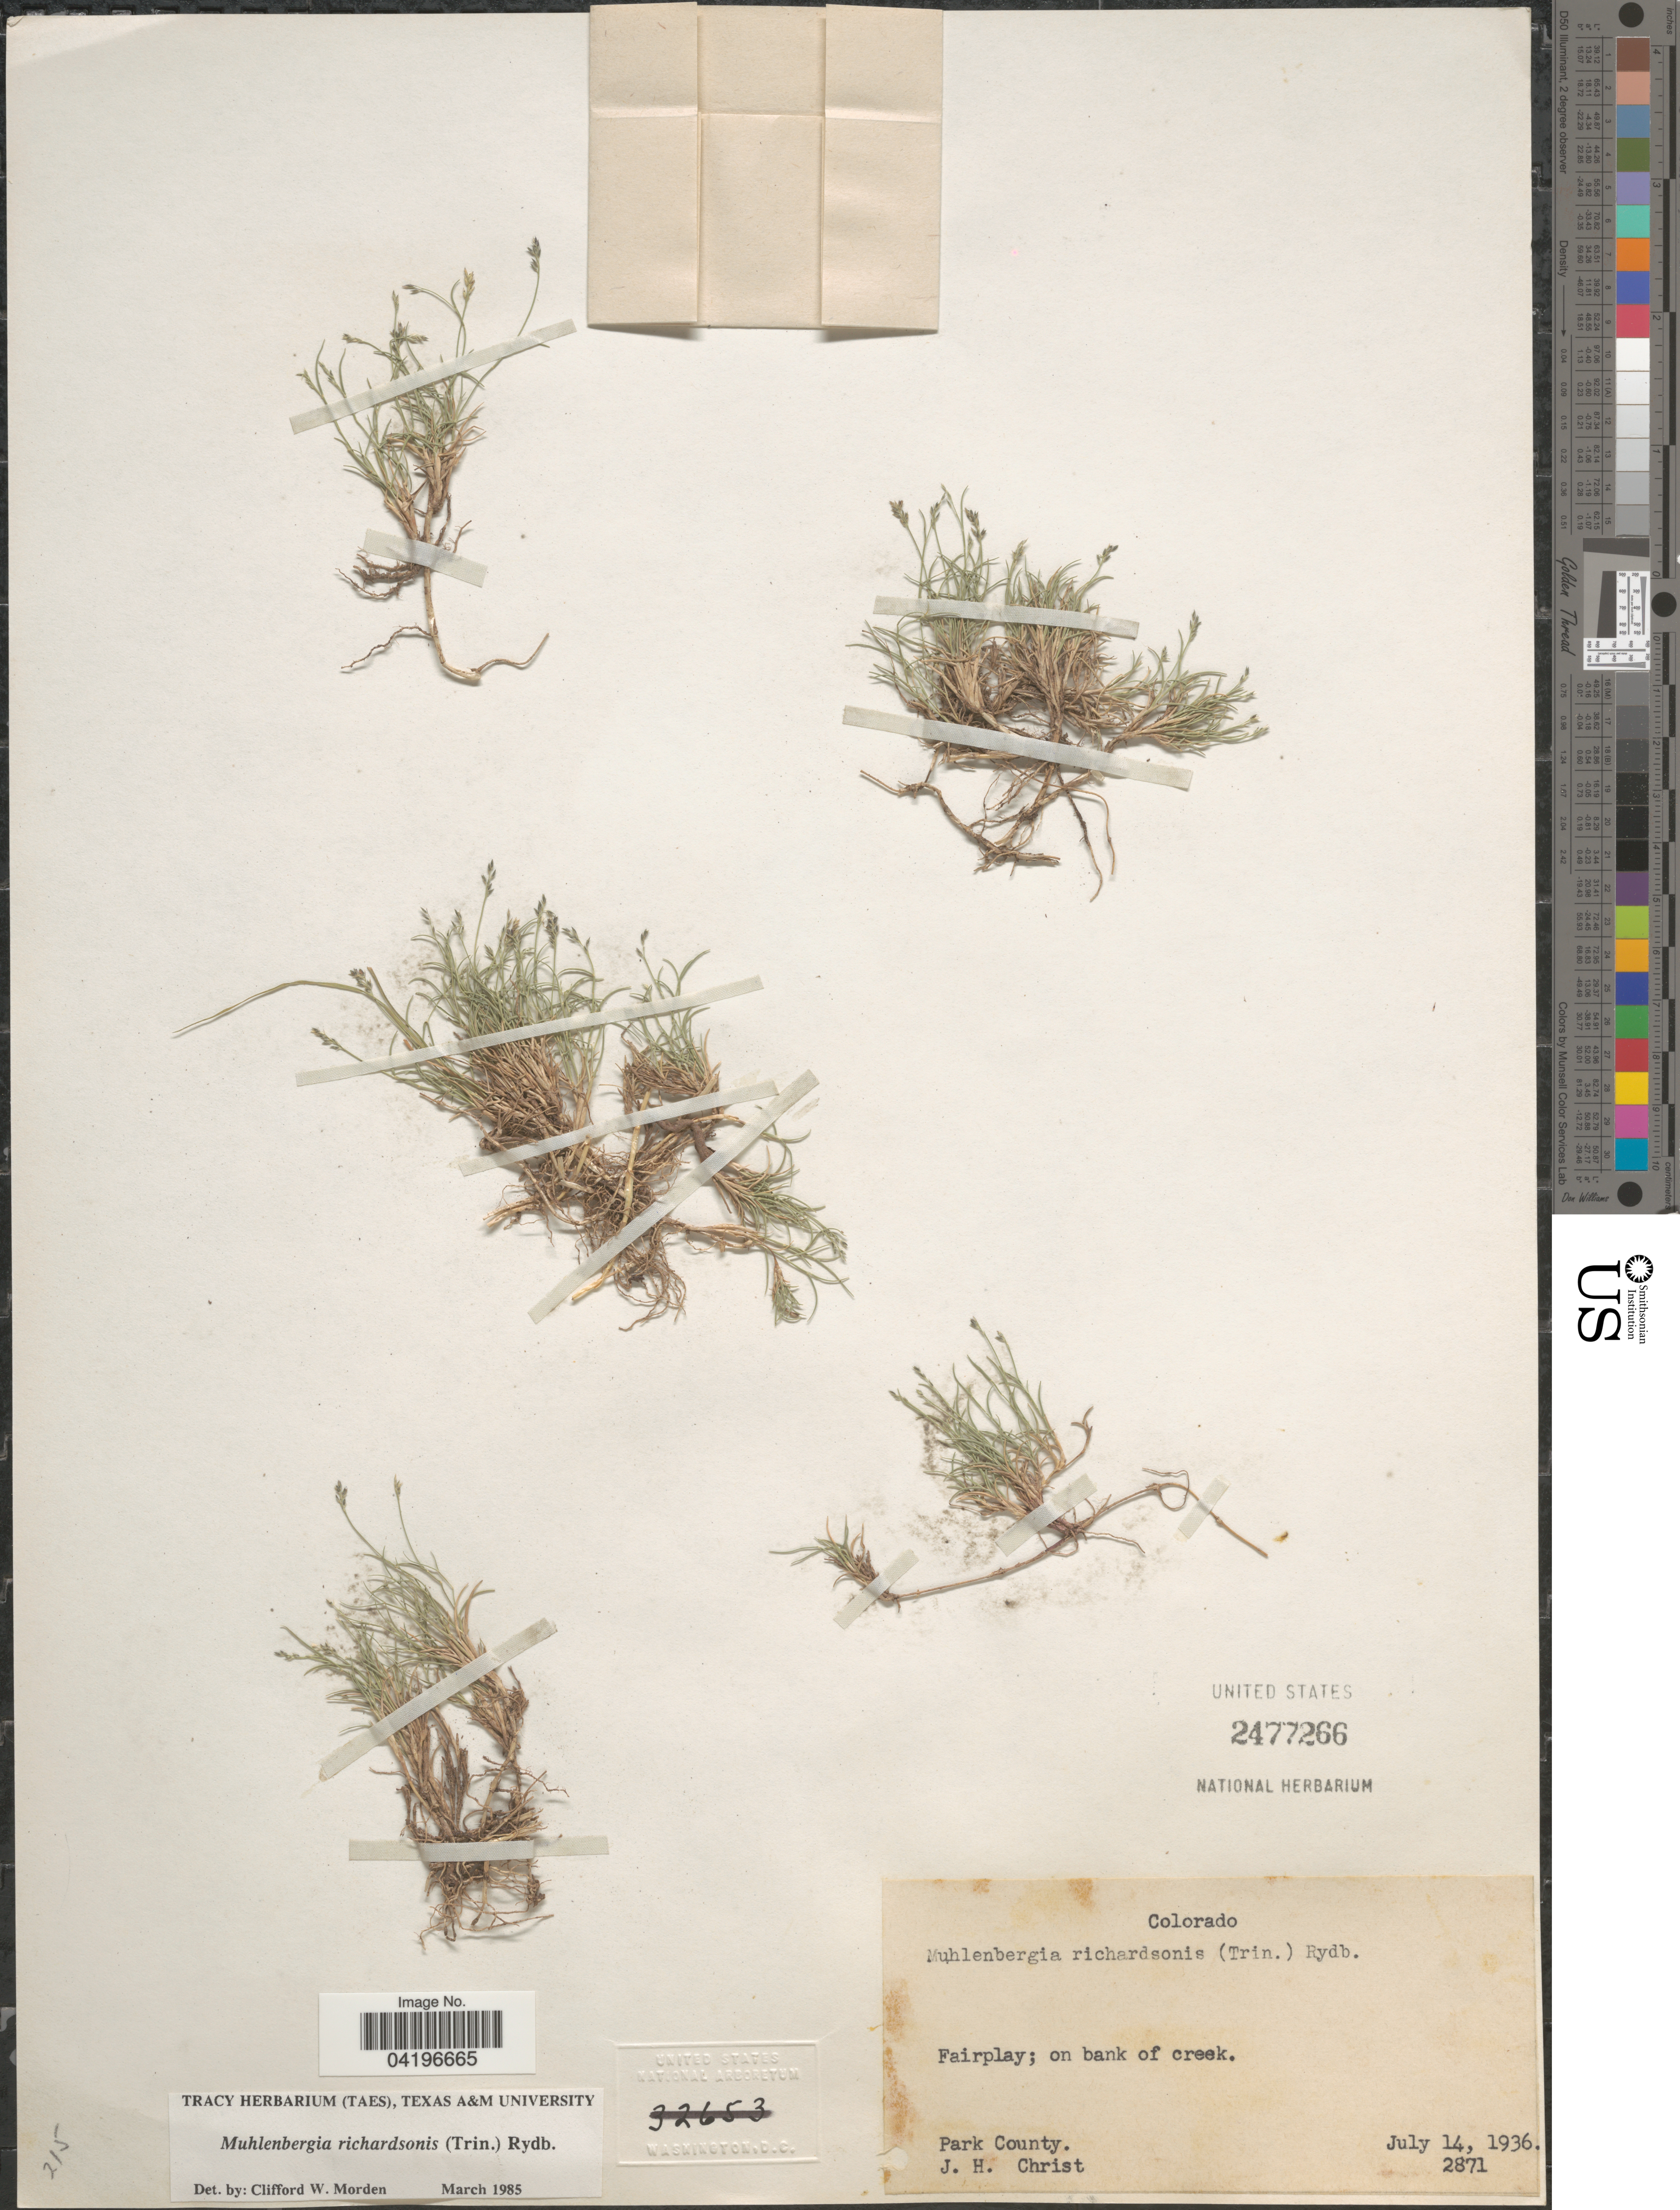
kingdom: Plantae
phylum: Tracheophyta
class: Liliopsida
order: Poales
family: Poaceae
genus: Muhlenbergia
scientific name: Muhlenbergia richardsonis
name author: (Trin.) Rydb.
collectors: J. H. Christ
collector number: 2871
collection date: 1936-07-14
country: United States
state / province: Colorado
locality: Fairplay; on bank of creek. Park County.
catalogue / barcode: US 2477266